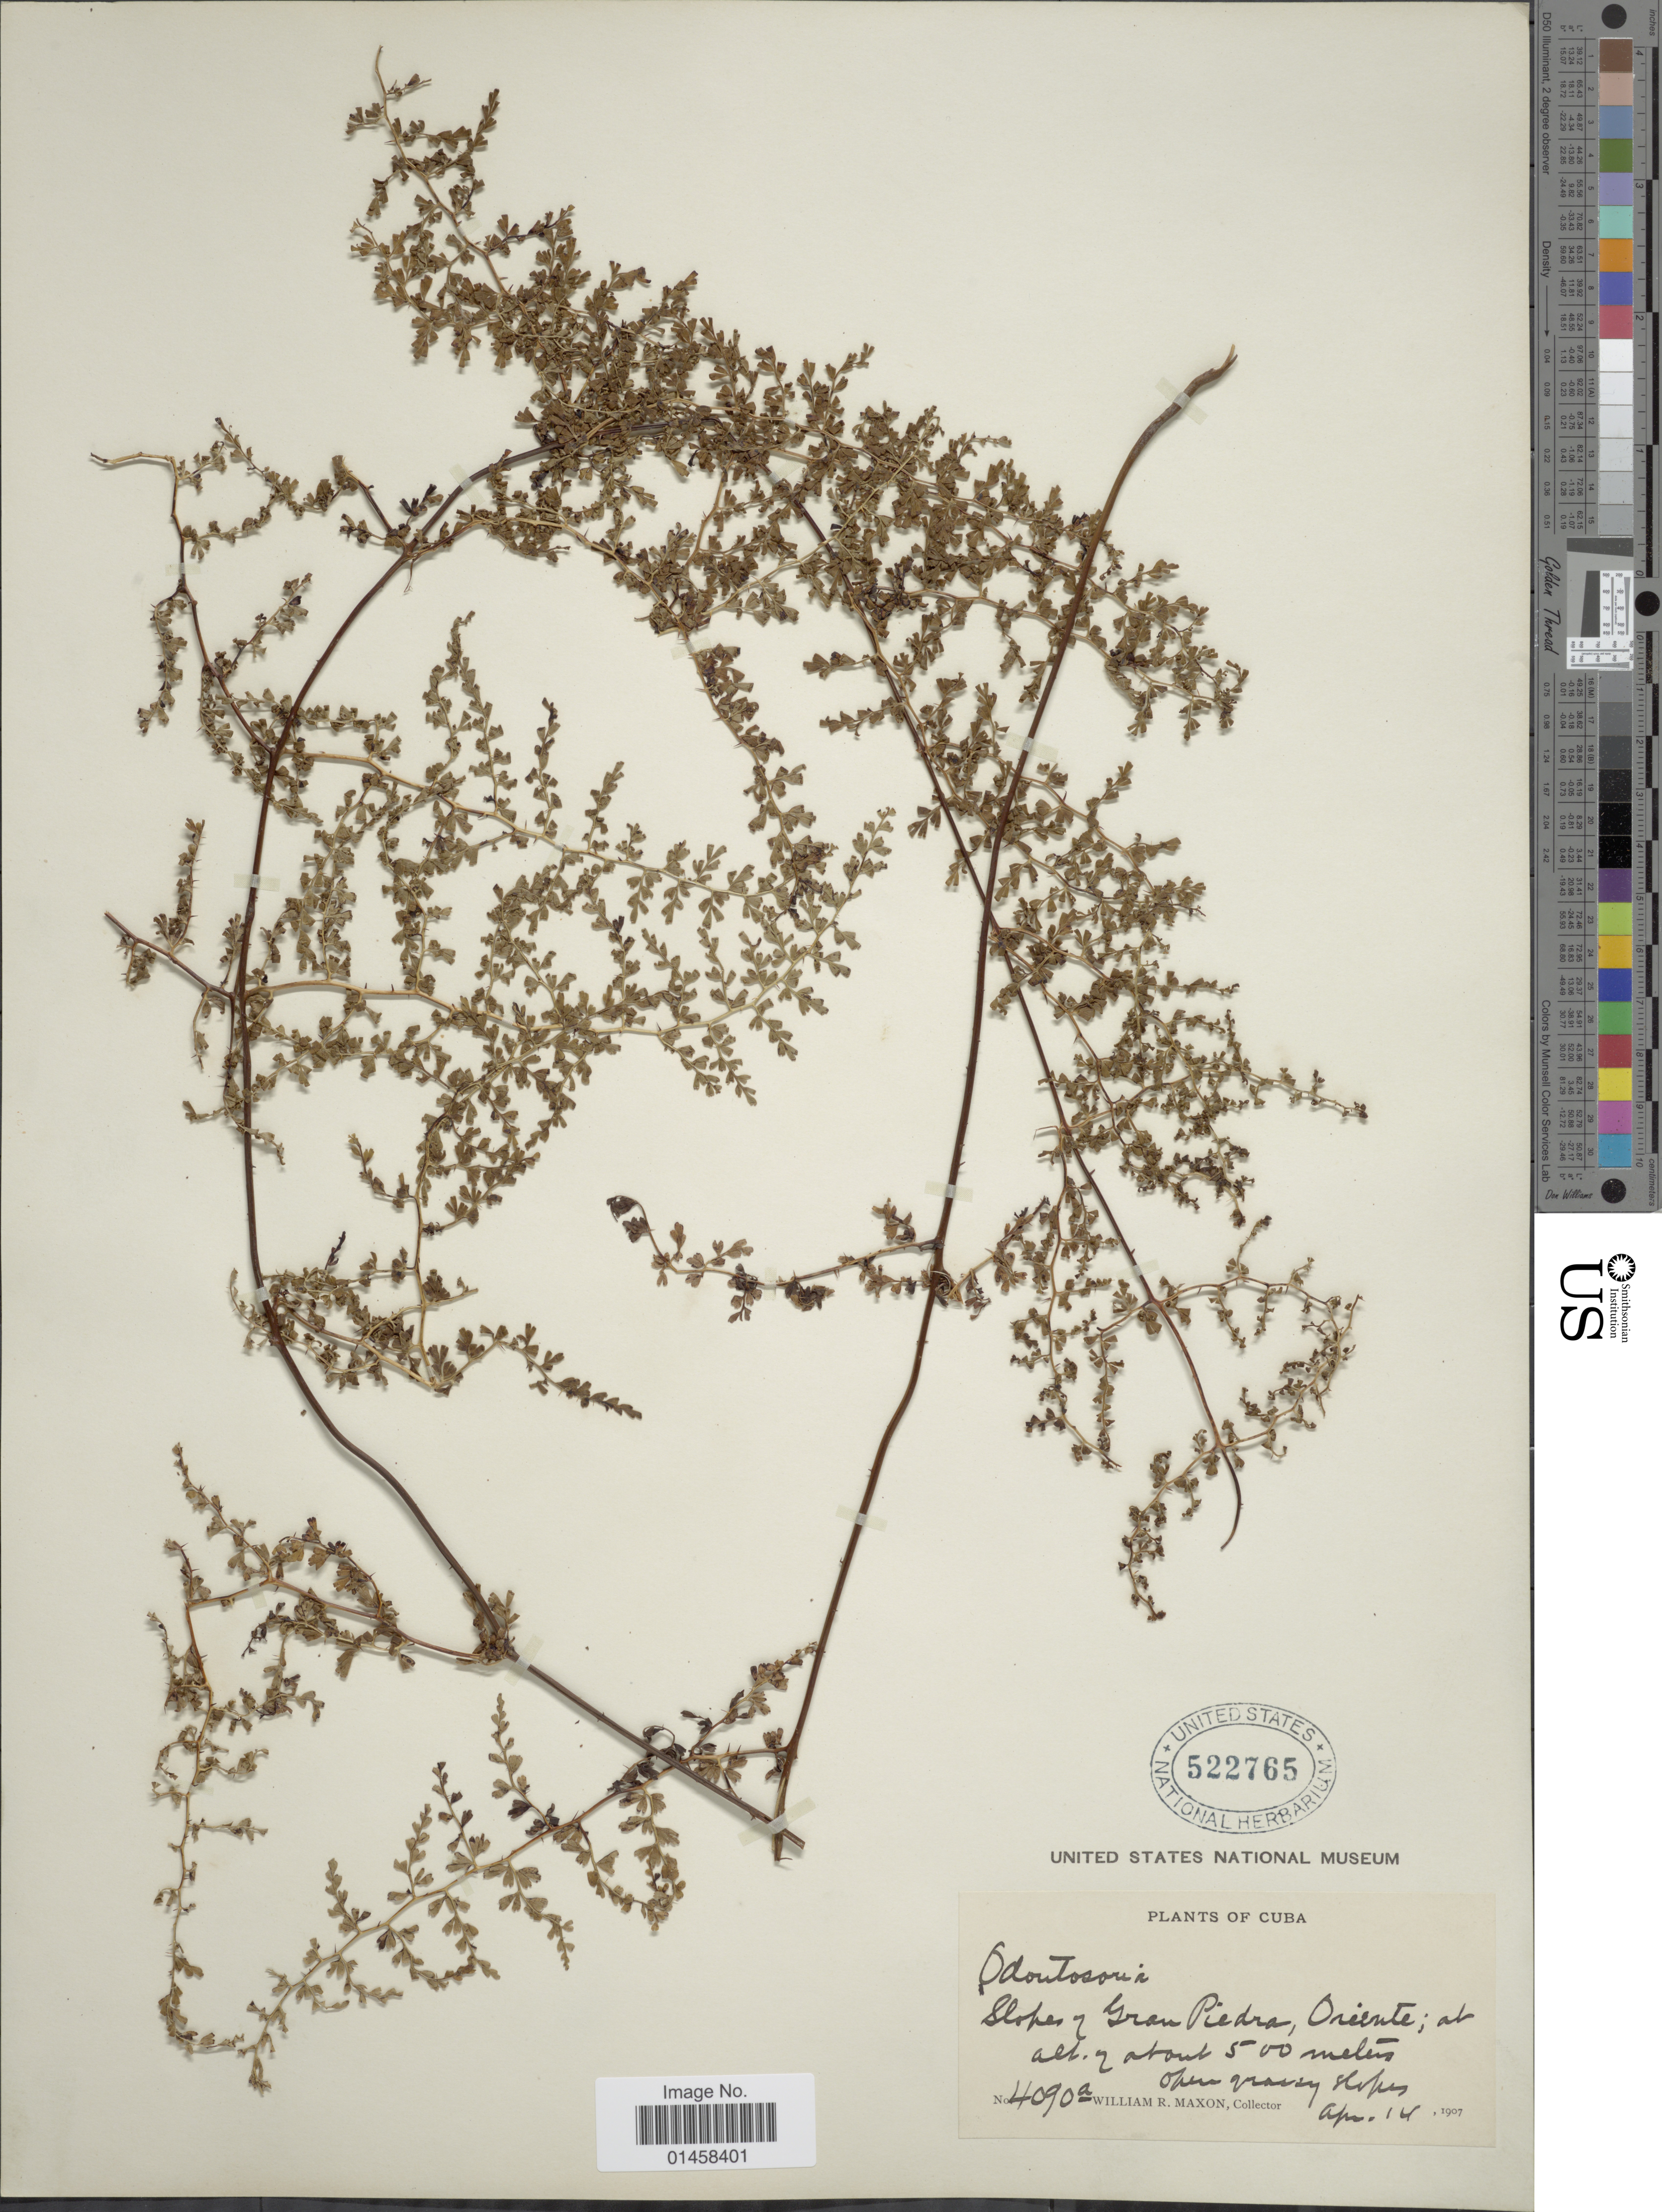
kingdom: Plantae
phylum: Tracheophyta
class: Polypodiopsida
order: Polypodiales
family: Lindsaeaceae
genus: Odontosoria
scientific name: Odontosoria aculeata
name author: (L.) J. Sm.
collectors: W. R. Maxon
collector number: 4090a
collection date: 1907-04-14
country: Cuba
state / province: Oriente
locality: Slopes of Gran Piedra, Oriente. Open grassy slopes.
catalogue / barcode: US 522765